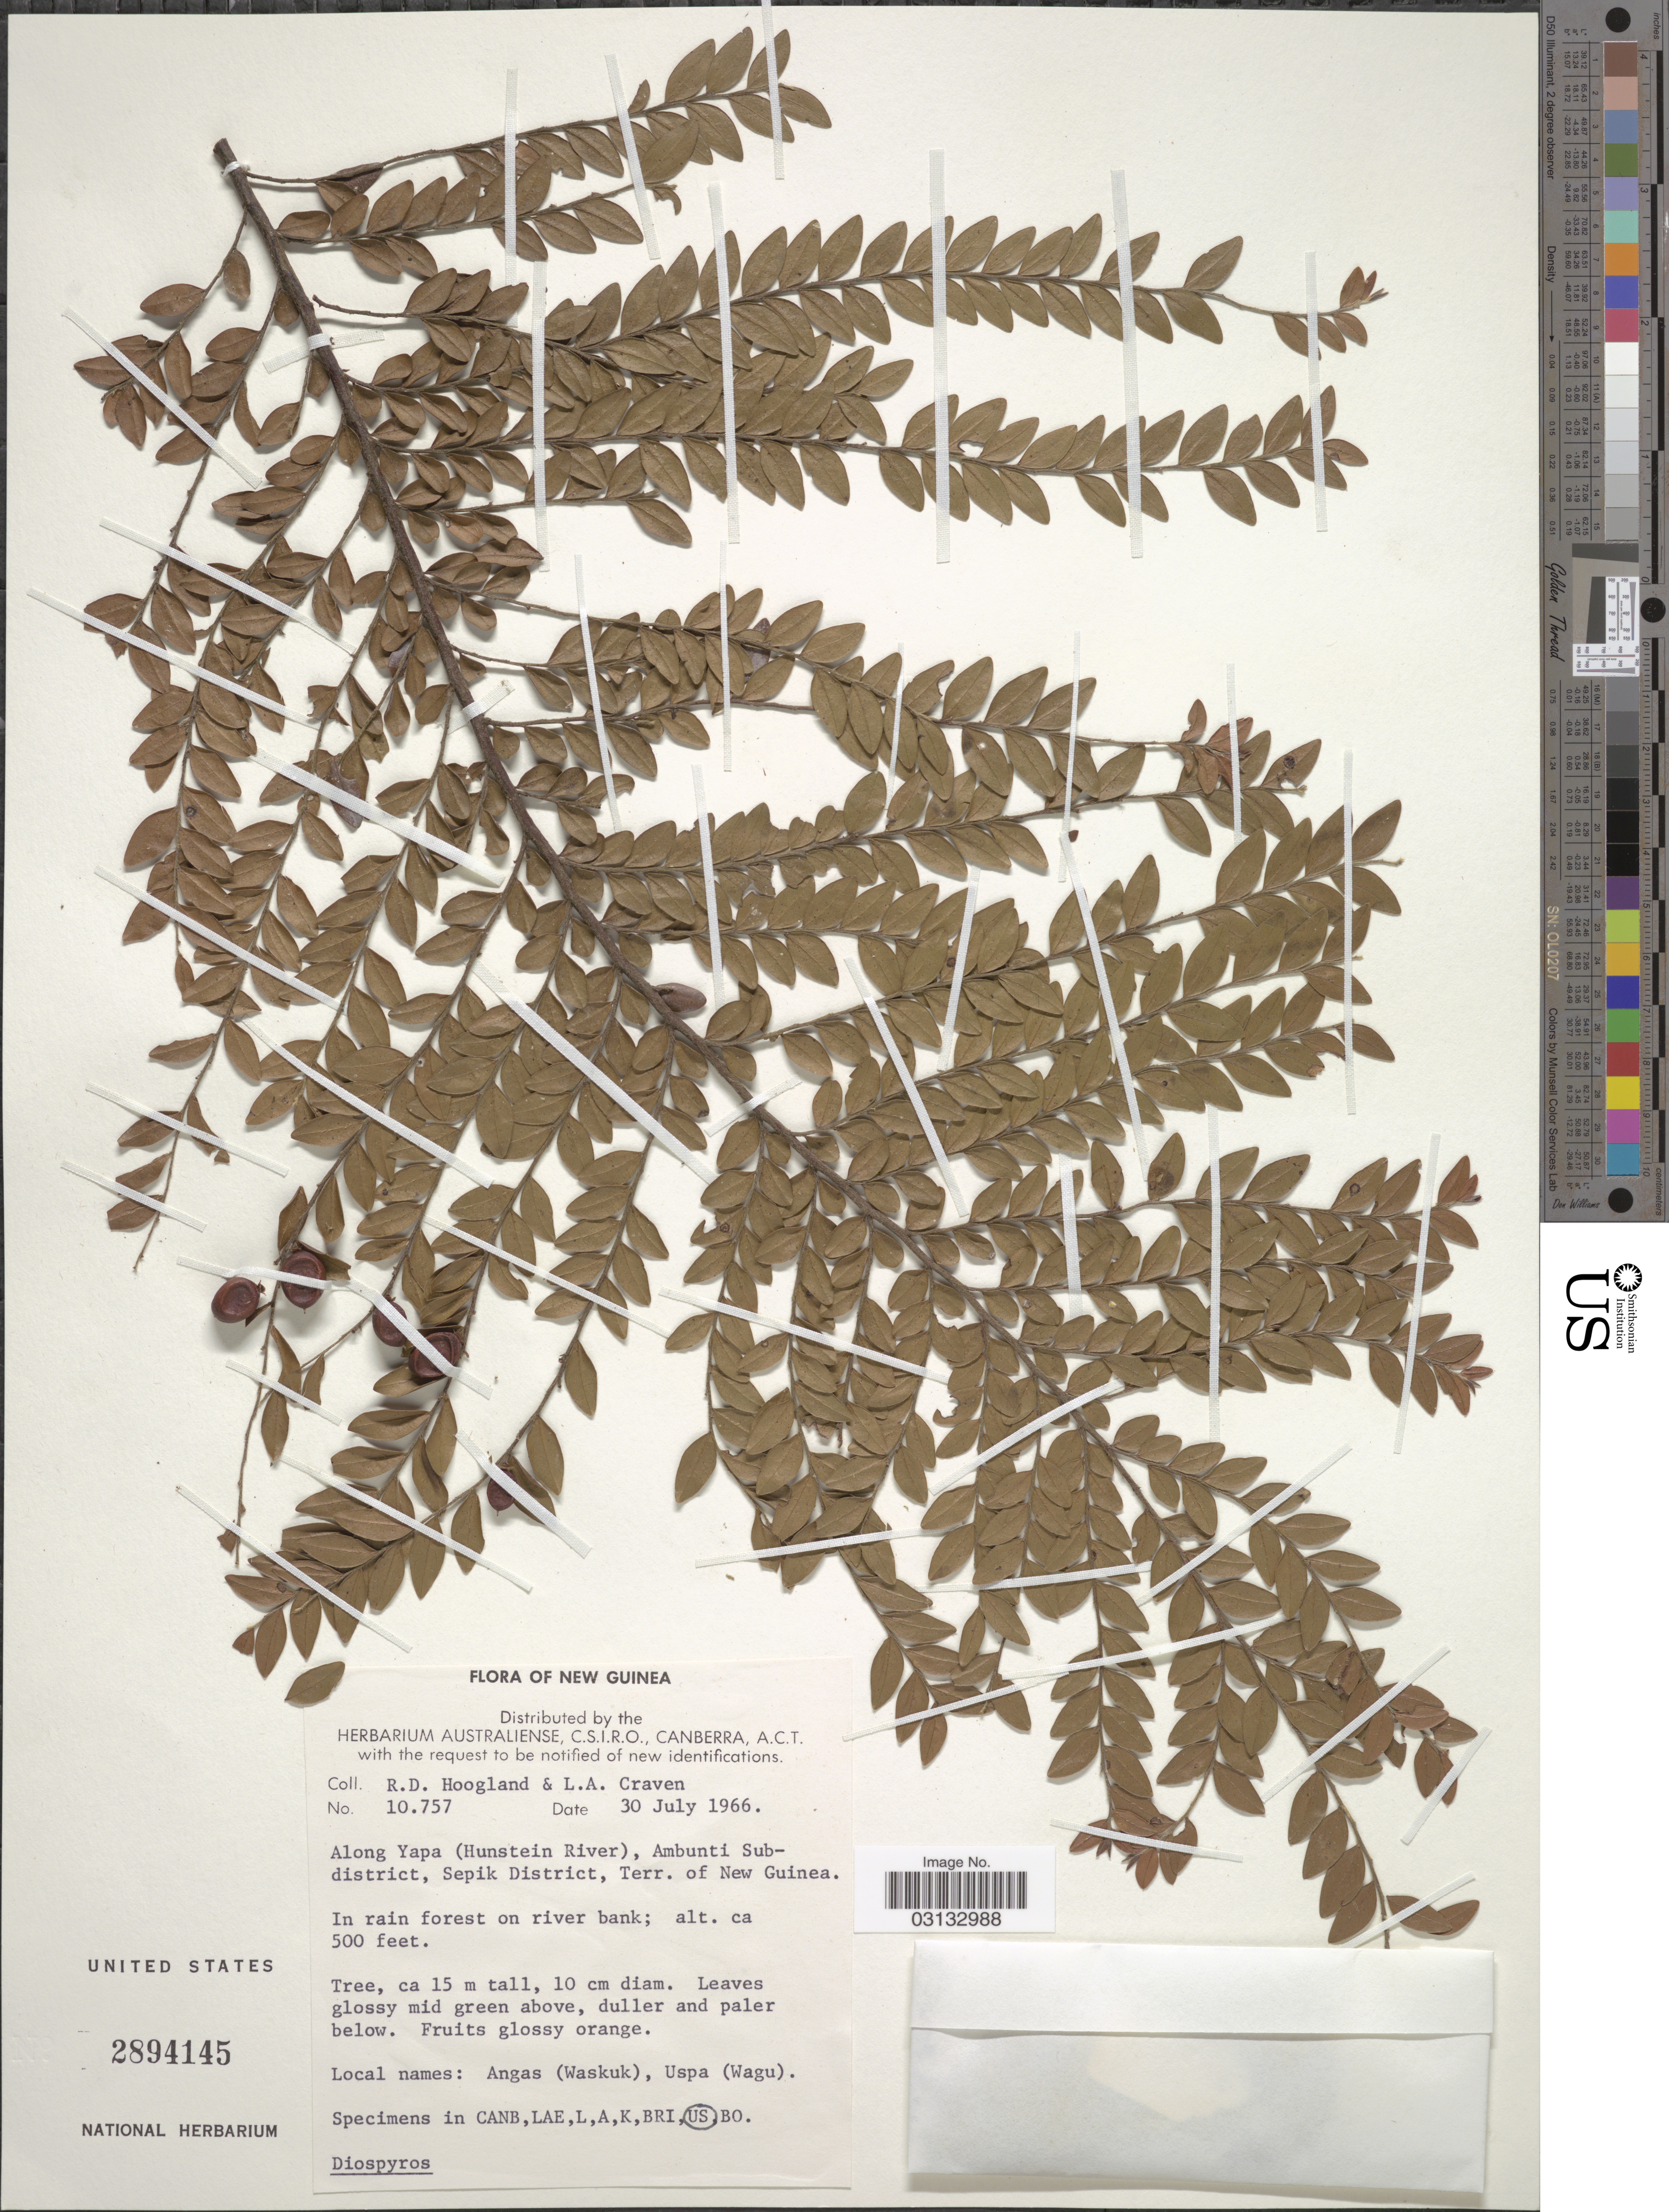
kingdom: Plantae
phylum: Tracheophyta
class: Magnoliopsida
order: Ericales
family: Ebenaceae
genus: Diospyros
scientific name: Diospyros sp.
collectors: R. D. Hoogland & L. A. Craven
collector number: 10757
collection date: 1966-07-30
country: Papua New Guinea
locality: New Guinea, Along Yapa (Hunstein River), Ambunti Subdistrict, Sepik District, Terr. of New Guinea.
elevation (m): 152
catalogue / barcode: US 2894145